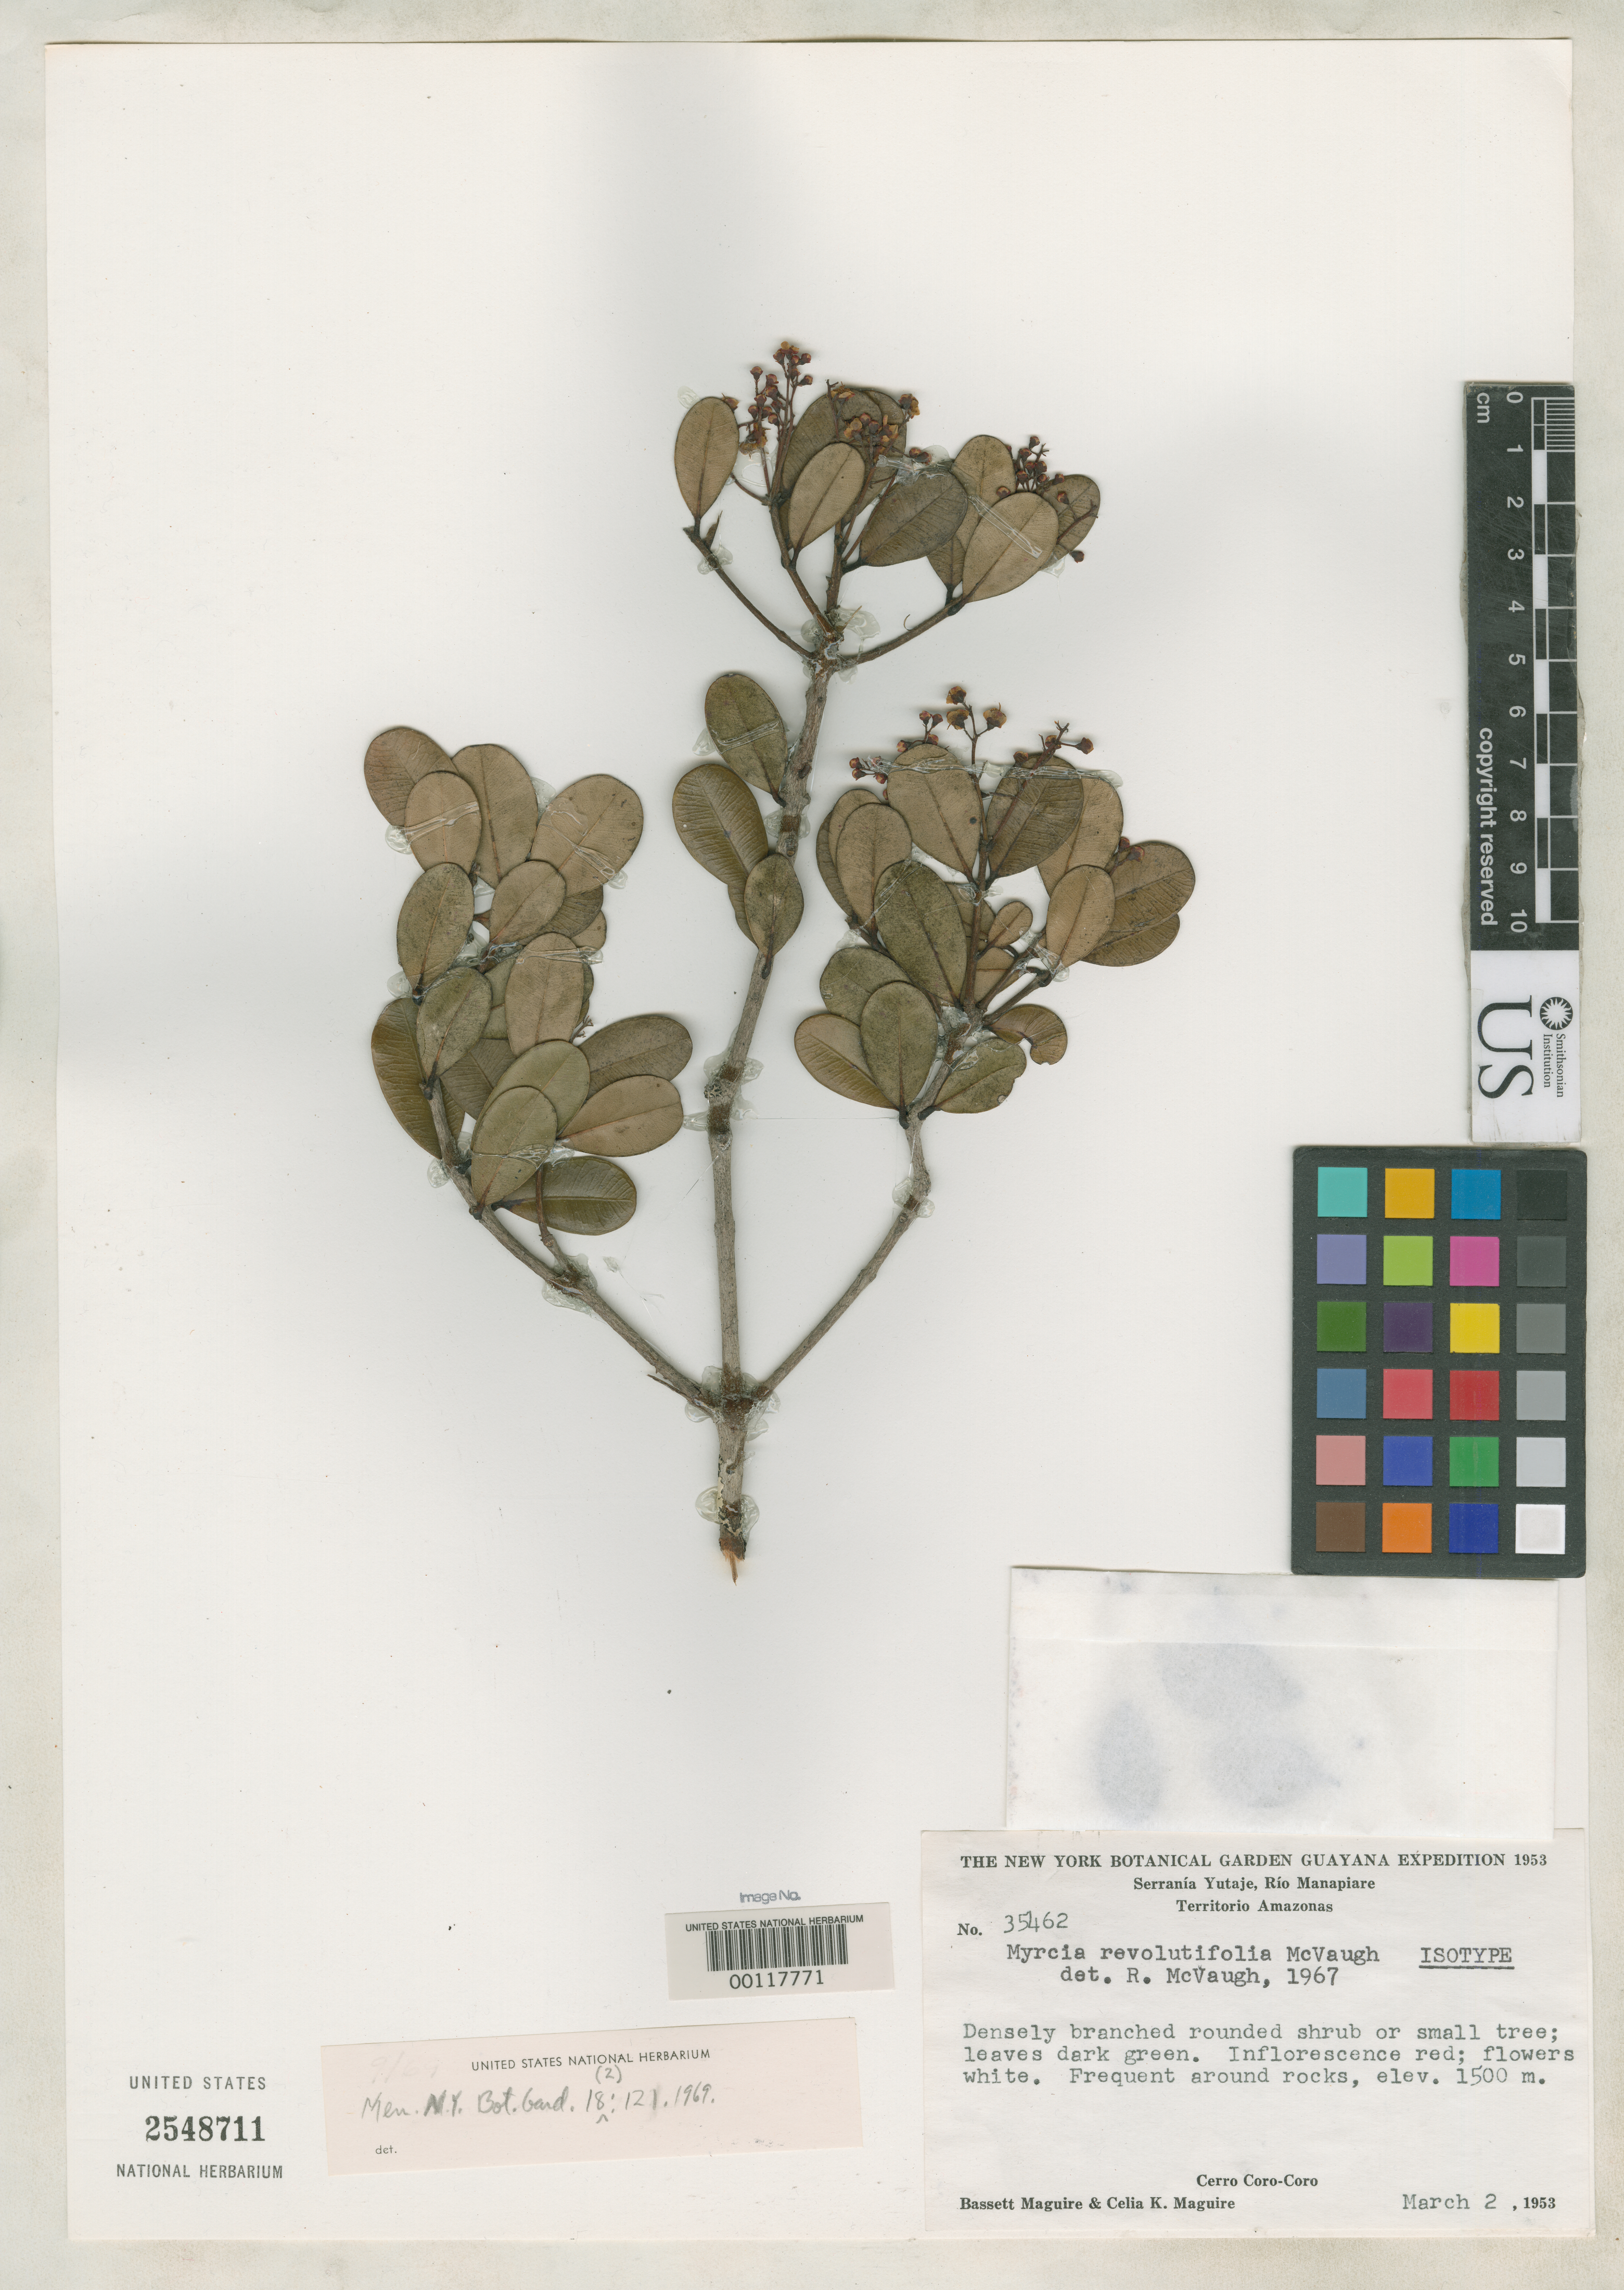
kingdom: Plantae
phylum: Tracheophyta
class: Magnoliopsida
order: Myrtales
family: Myrtaceae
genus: Myrcia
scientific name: Myrcia revolutifolia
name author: McVaugh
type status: Isotype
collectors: B. Maguire & C. K. Maguire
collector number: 35462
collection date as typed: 02 Mar 1953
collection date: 1953-03-02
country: Venezuela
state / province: Amazonas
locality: Cerro Coro-Coro, Serrania Yutaje, Rio Manapiare,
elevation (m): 1500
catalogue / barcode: US 2548711